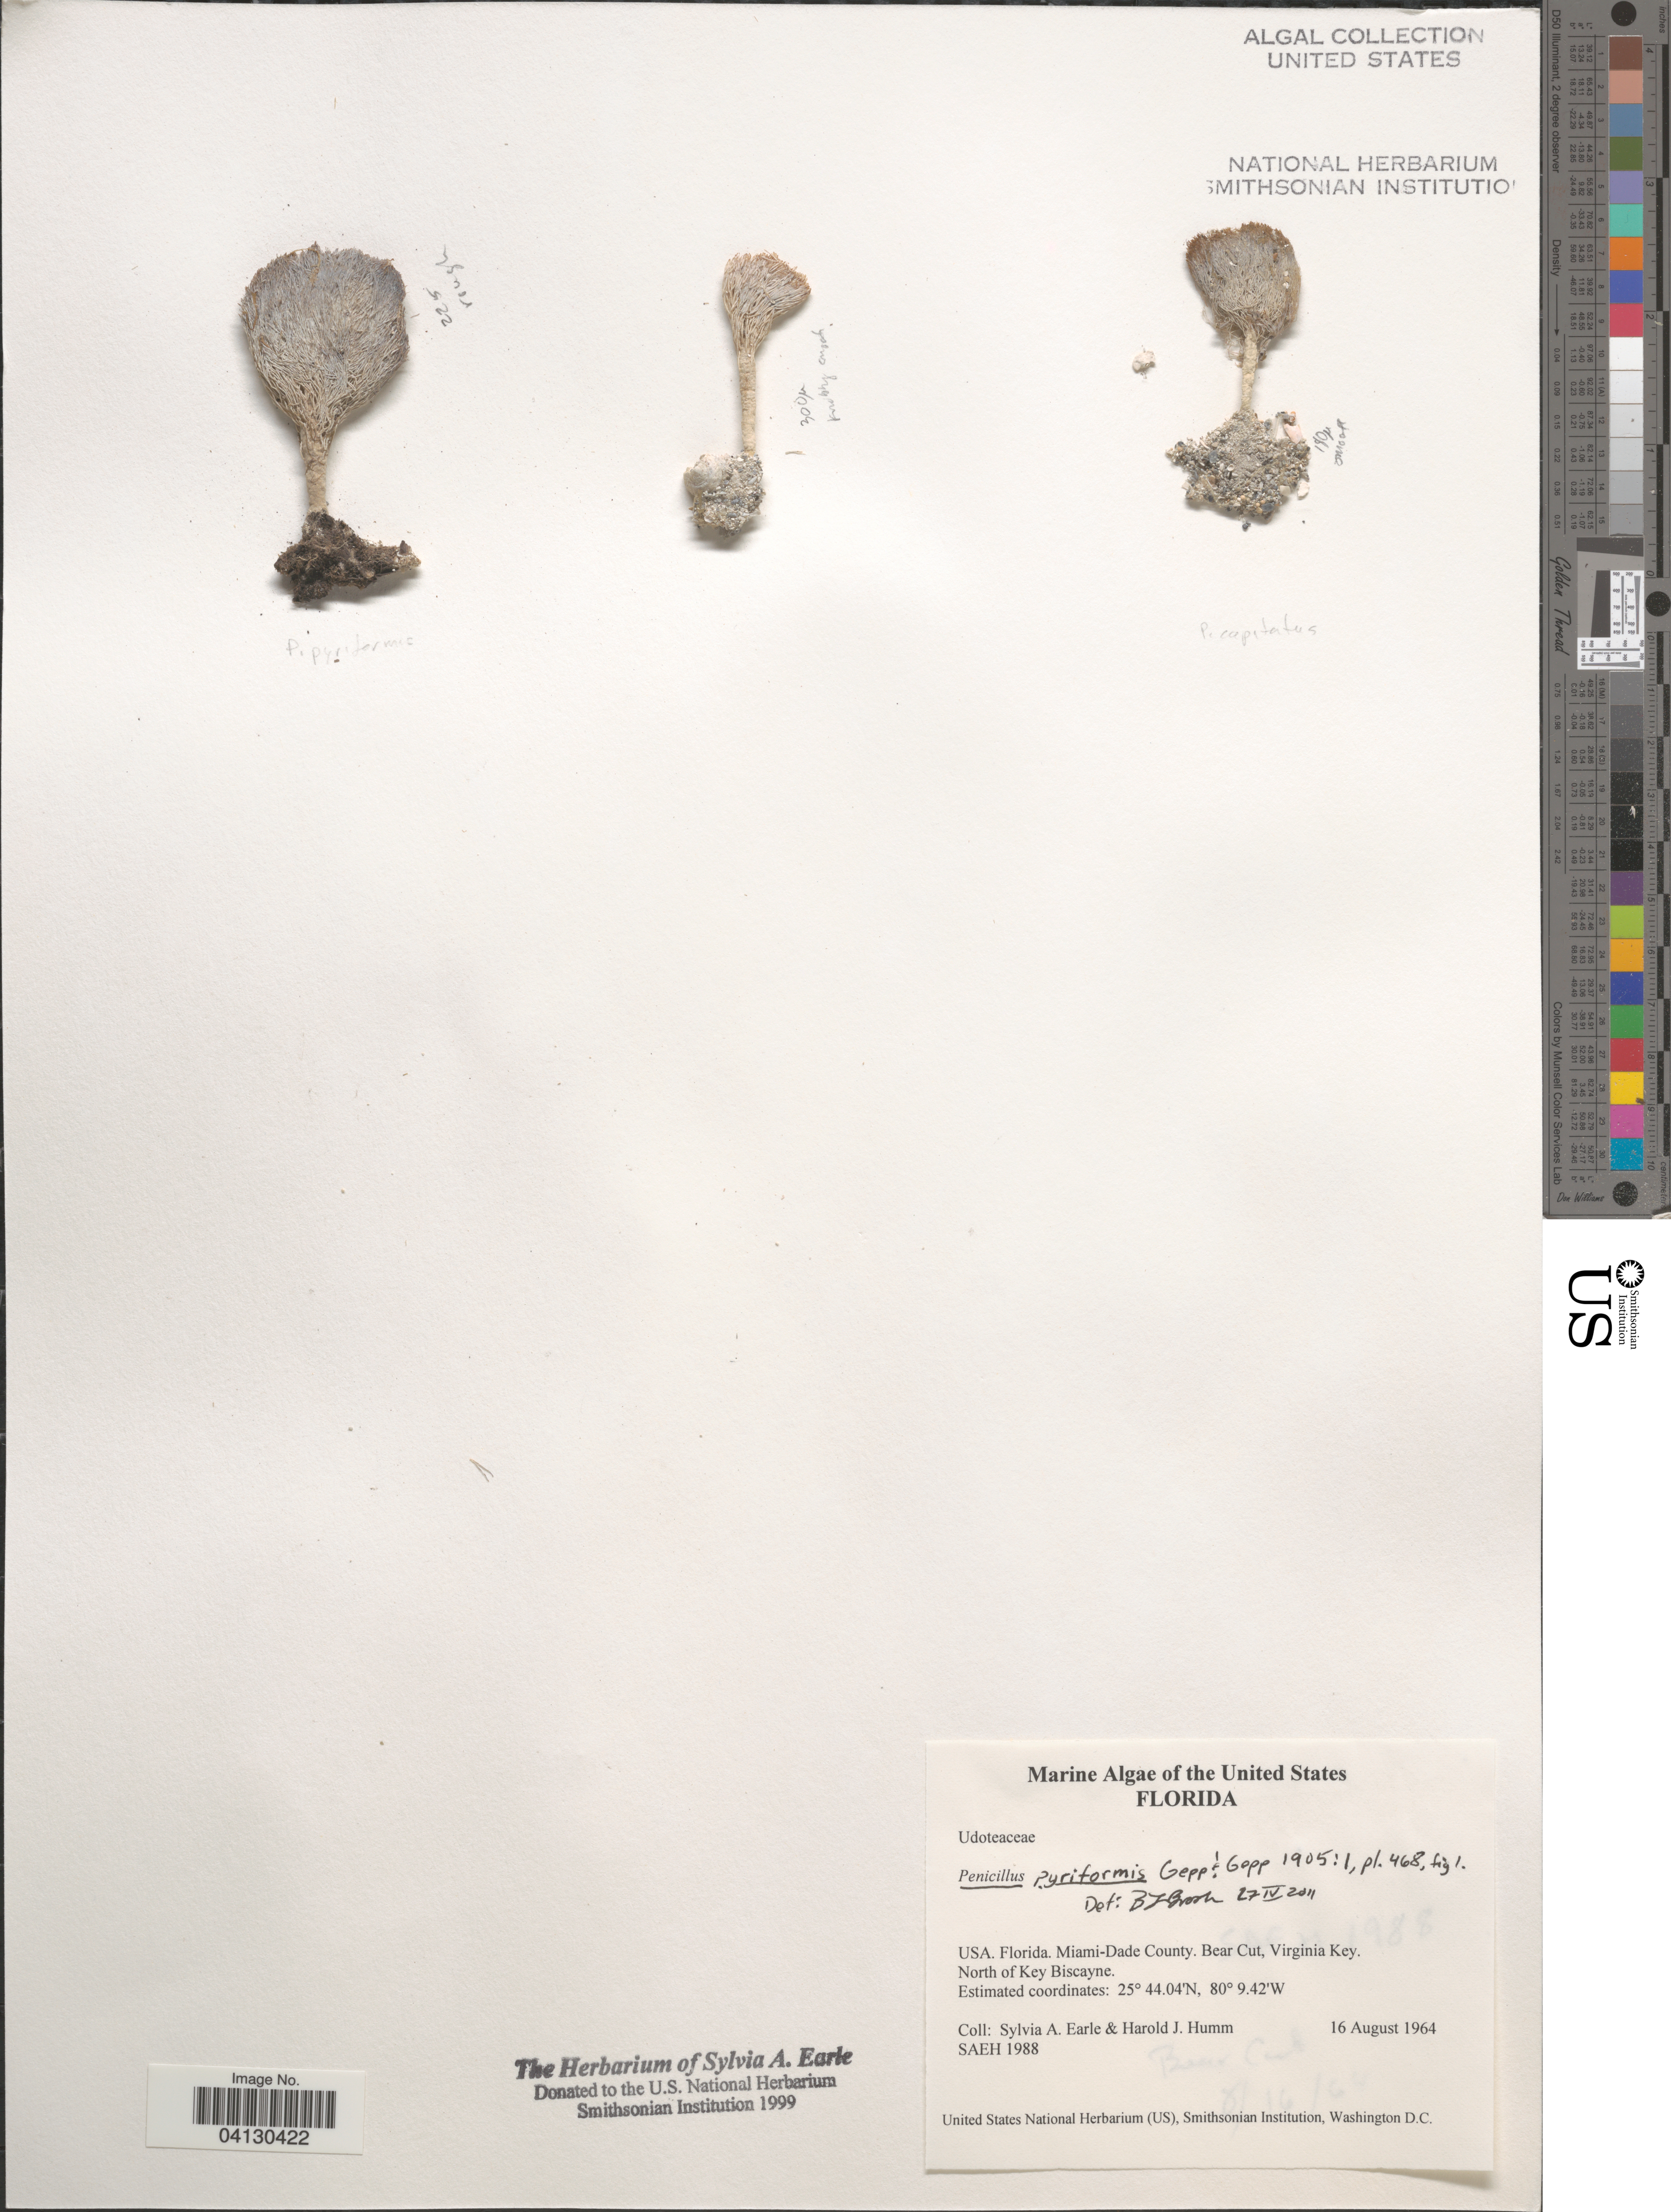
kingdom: Plantae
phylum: Chlorophyta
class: Ulvophyceae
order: Bryopsidales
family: Udoteaceae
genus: Penicillus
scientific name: Penicillus pyriformis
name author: A. Gepp & E. Gepp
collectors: S. A. Earle & H. J. Humm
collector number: SAEH1988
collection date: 1964-08-16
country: United States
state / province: Florida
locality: Miami-Dade County. Bear Cut, Virginia Key. North of Key Biscayne.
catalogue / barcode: US 329008